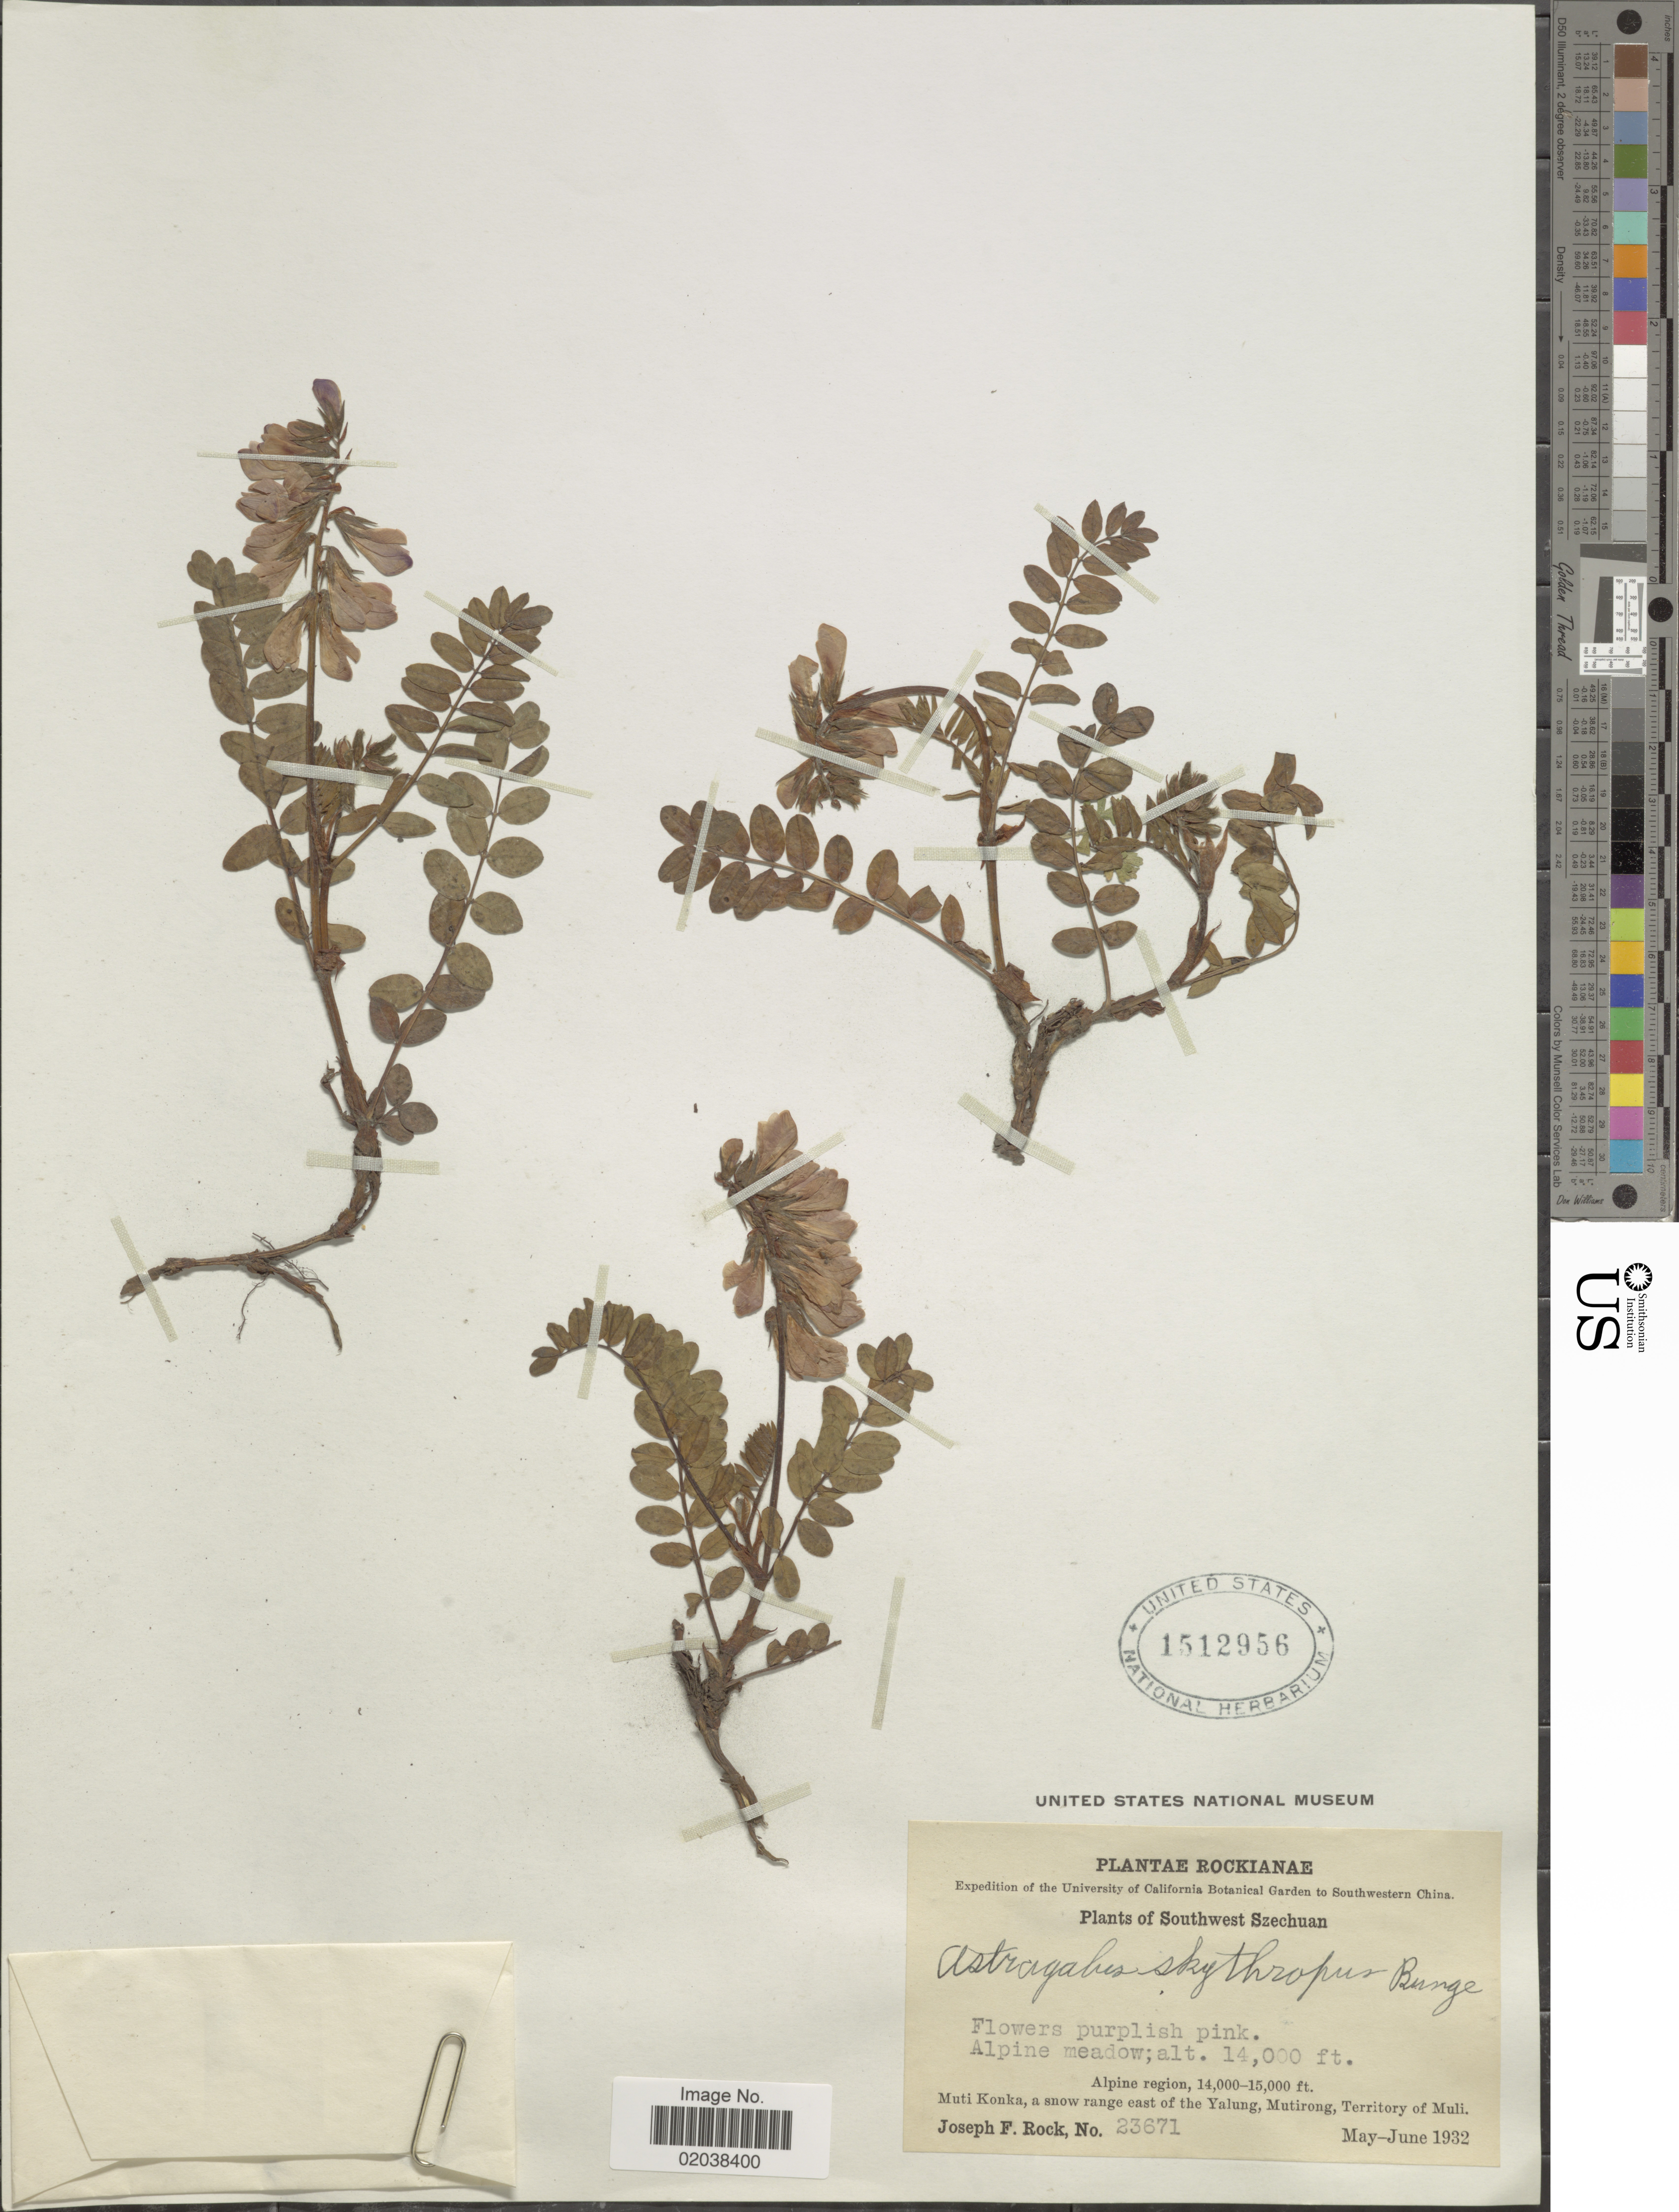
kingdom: Plantae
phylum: Tracheophyta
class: Magnoliopsida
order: Fabales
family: Fabaceae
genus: Astragalus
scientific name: Astragalus skythropos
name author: Bunge & Maxim.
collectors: J. F. Rock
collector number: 23671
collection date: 1932-05/1932-06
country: China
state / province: Sichuan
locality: Rockianae, Southwest Szechuan, Alpine meadow, Alpine region, Muti Konka, a snow range east of the Yalung, Mutirong, Territory of Muli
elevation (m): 4267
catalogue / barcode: US 1512956